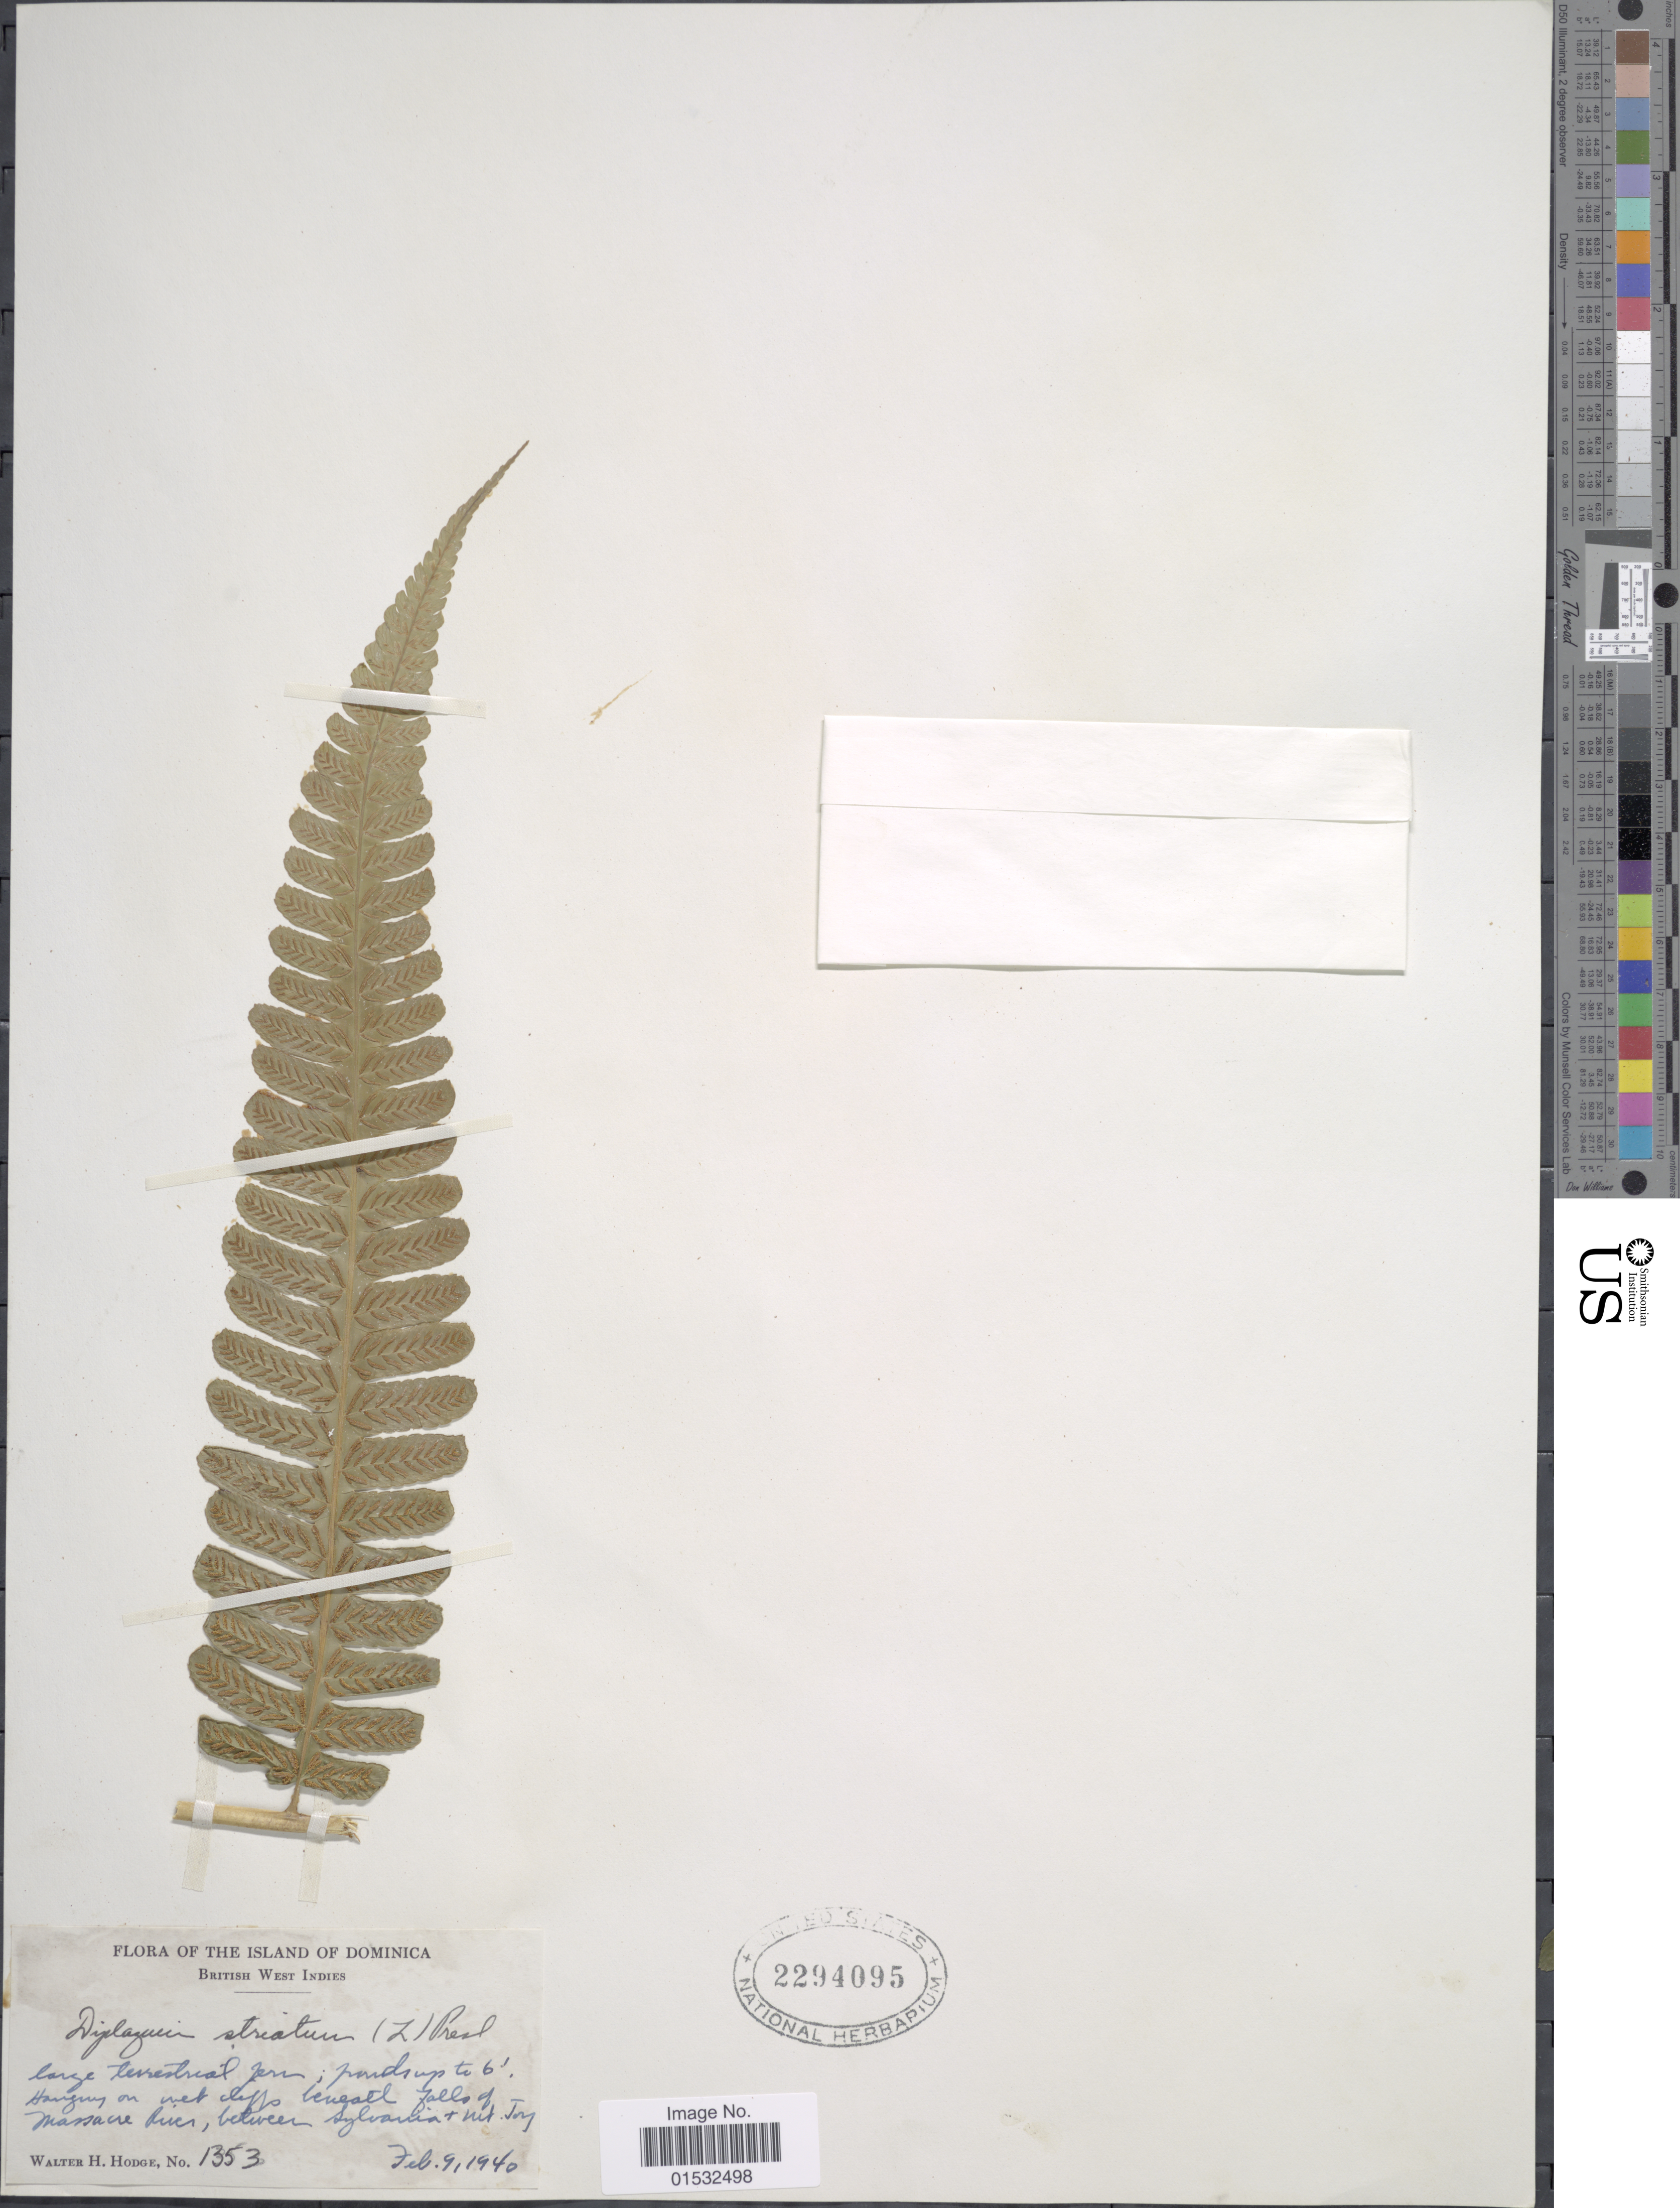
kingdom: Plantae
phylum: Tracheophyta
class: Polypodiopsida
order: Polypodiales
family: Athyriaceae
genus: Diplazium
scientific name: Diplazium striatum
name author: (L.) C. Presl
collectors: W. Hodge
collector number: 1353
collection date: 1940-02-09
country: Dominica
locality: British West Indies, beneath falls of Massacre River between Sylvania + Mt. Joy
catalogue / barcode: US 2294095